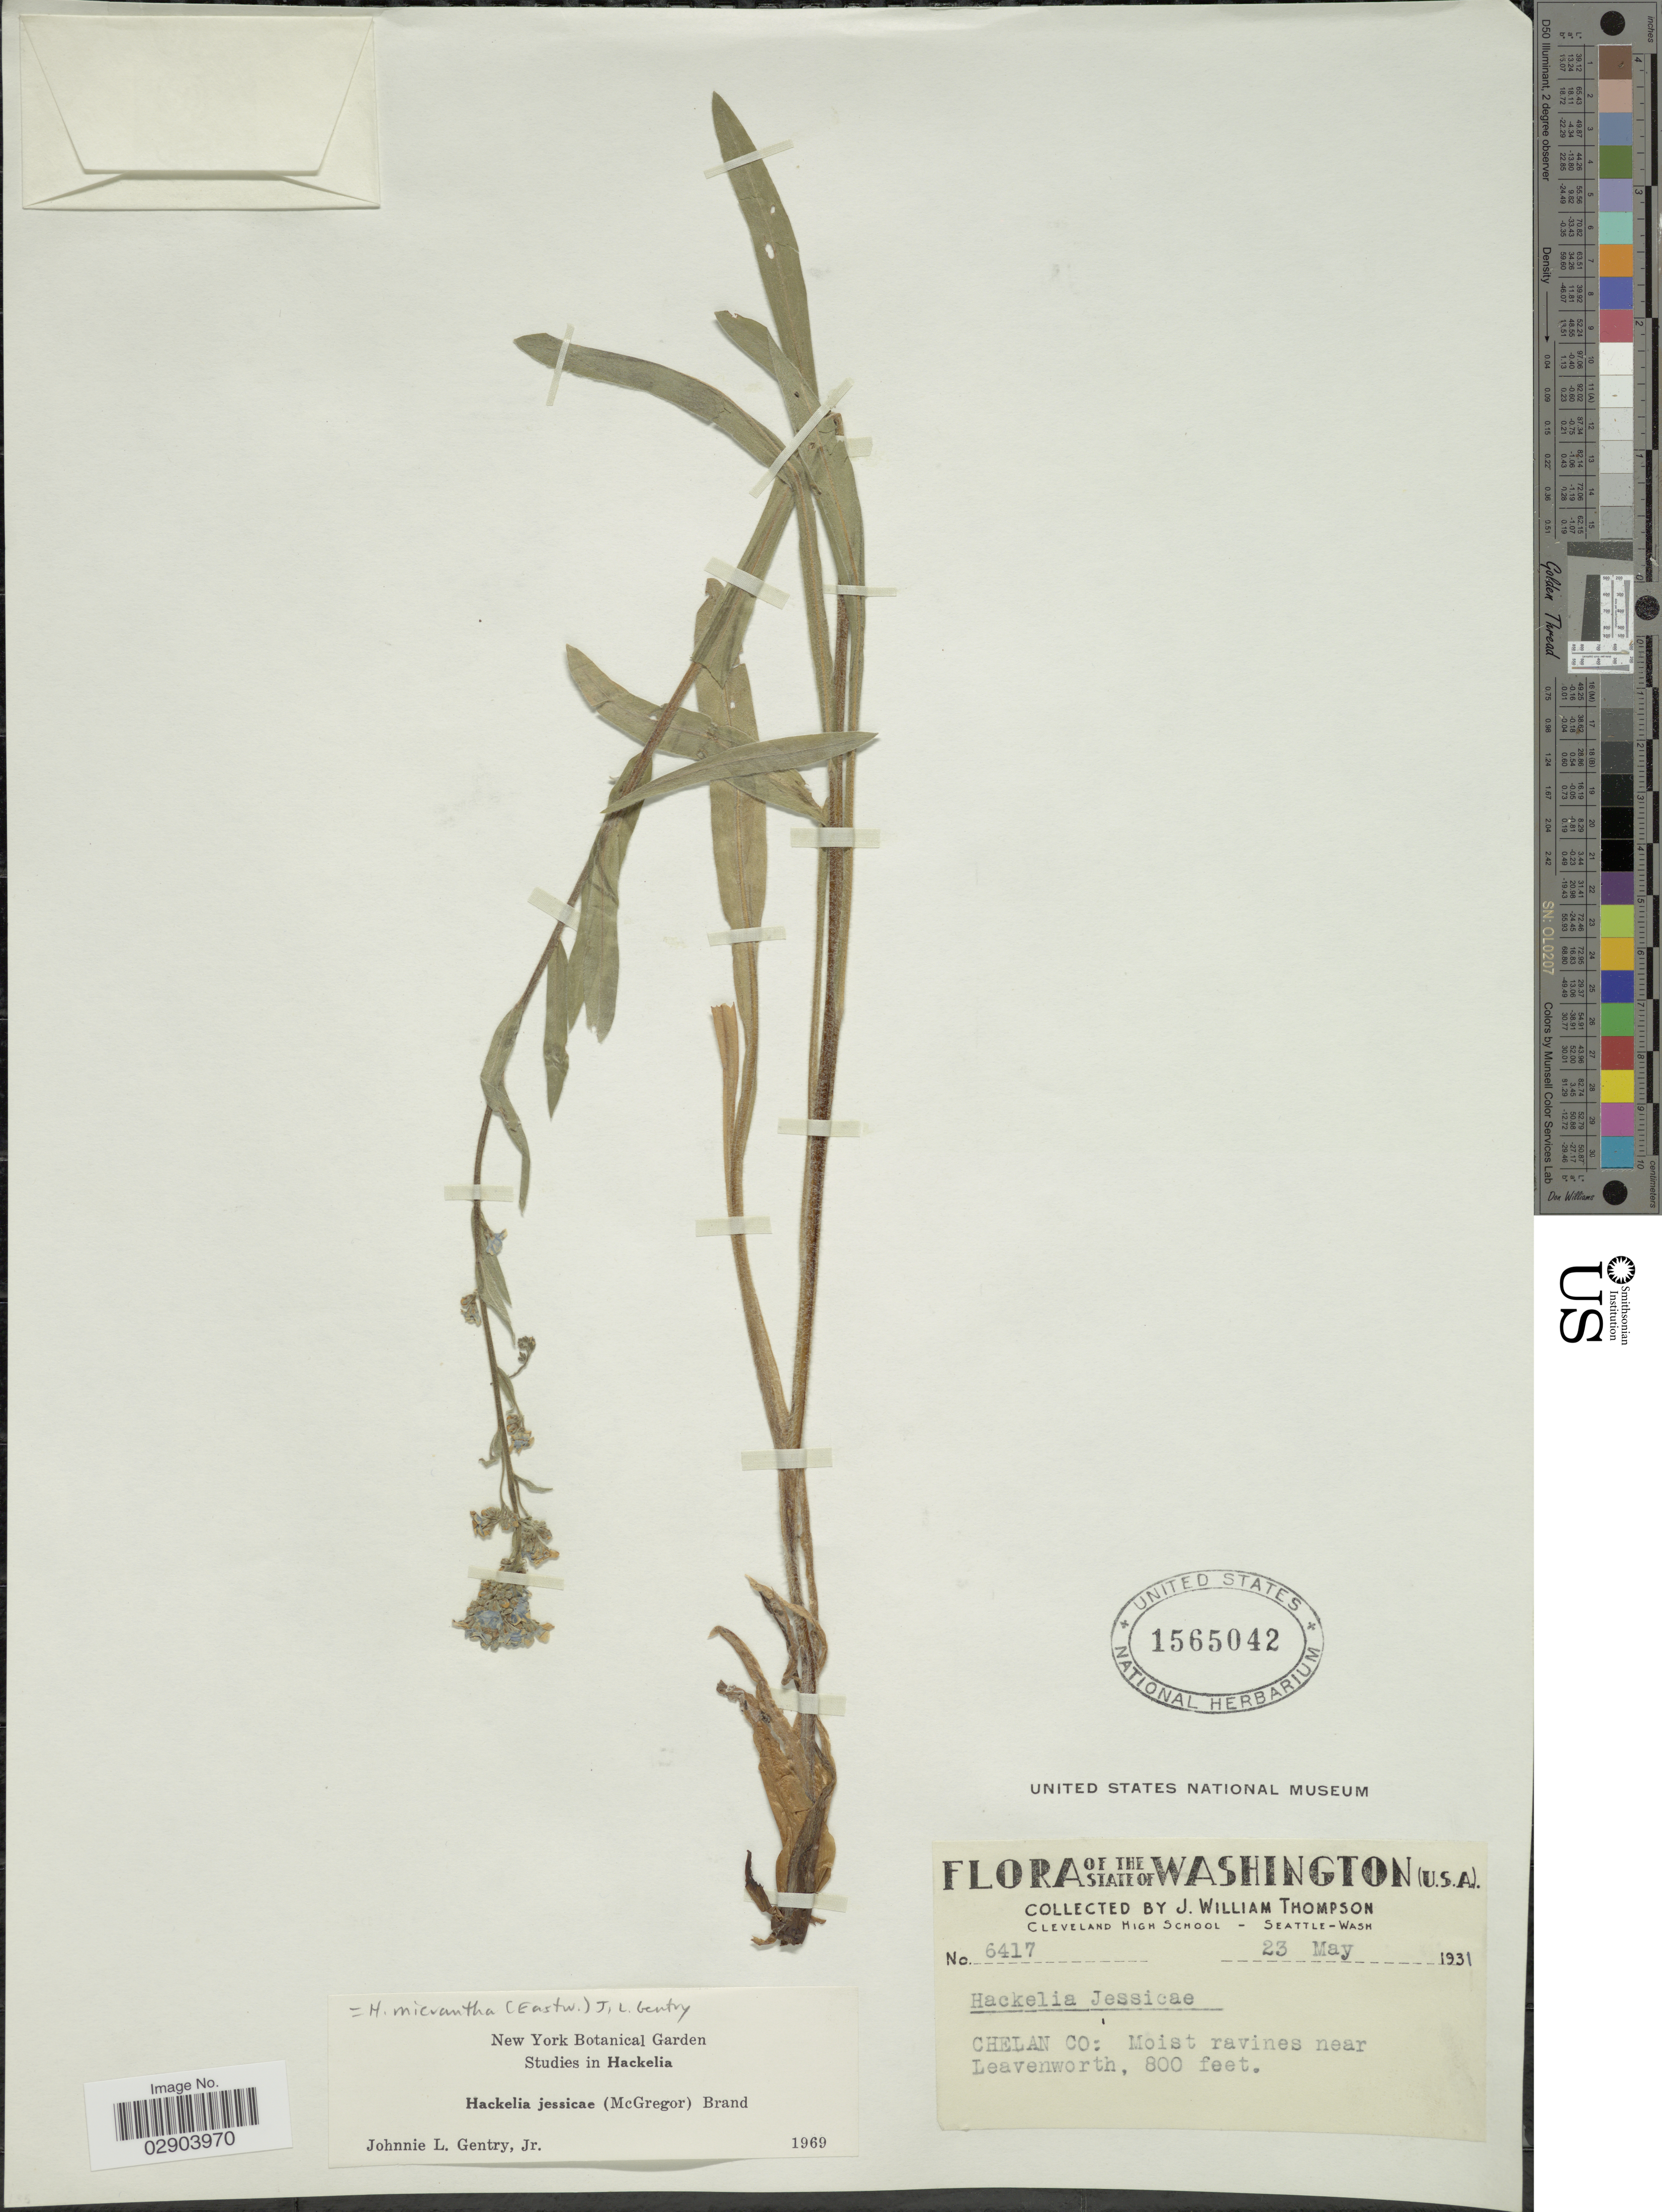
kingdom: Plantae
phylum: Tracheophyta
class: Magnoliopsida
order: Boraginales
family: Boraginaceae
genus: Hackelia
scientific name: Hackelia micrantha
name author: (Eastw.) J.L. Gentry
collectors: J. W. Thompson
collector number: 6417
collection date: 1931-05-23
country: United States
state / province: Washington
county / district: Chelan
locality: Chelan Co: Moist ravines near Leavenworth.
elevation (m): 244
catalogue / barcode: US 1565042